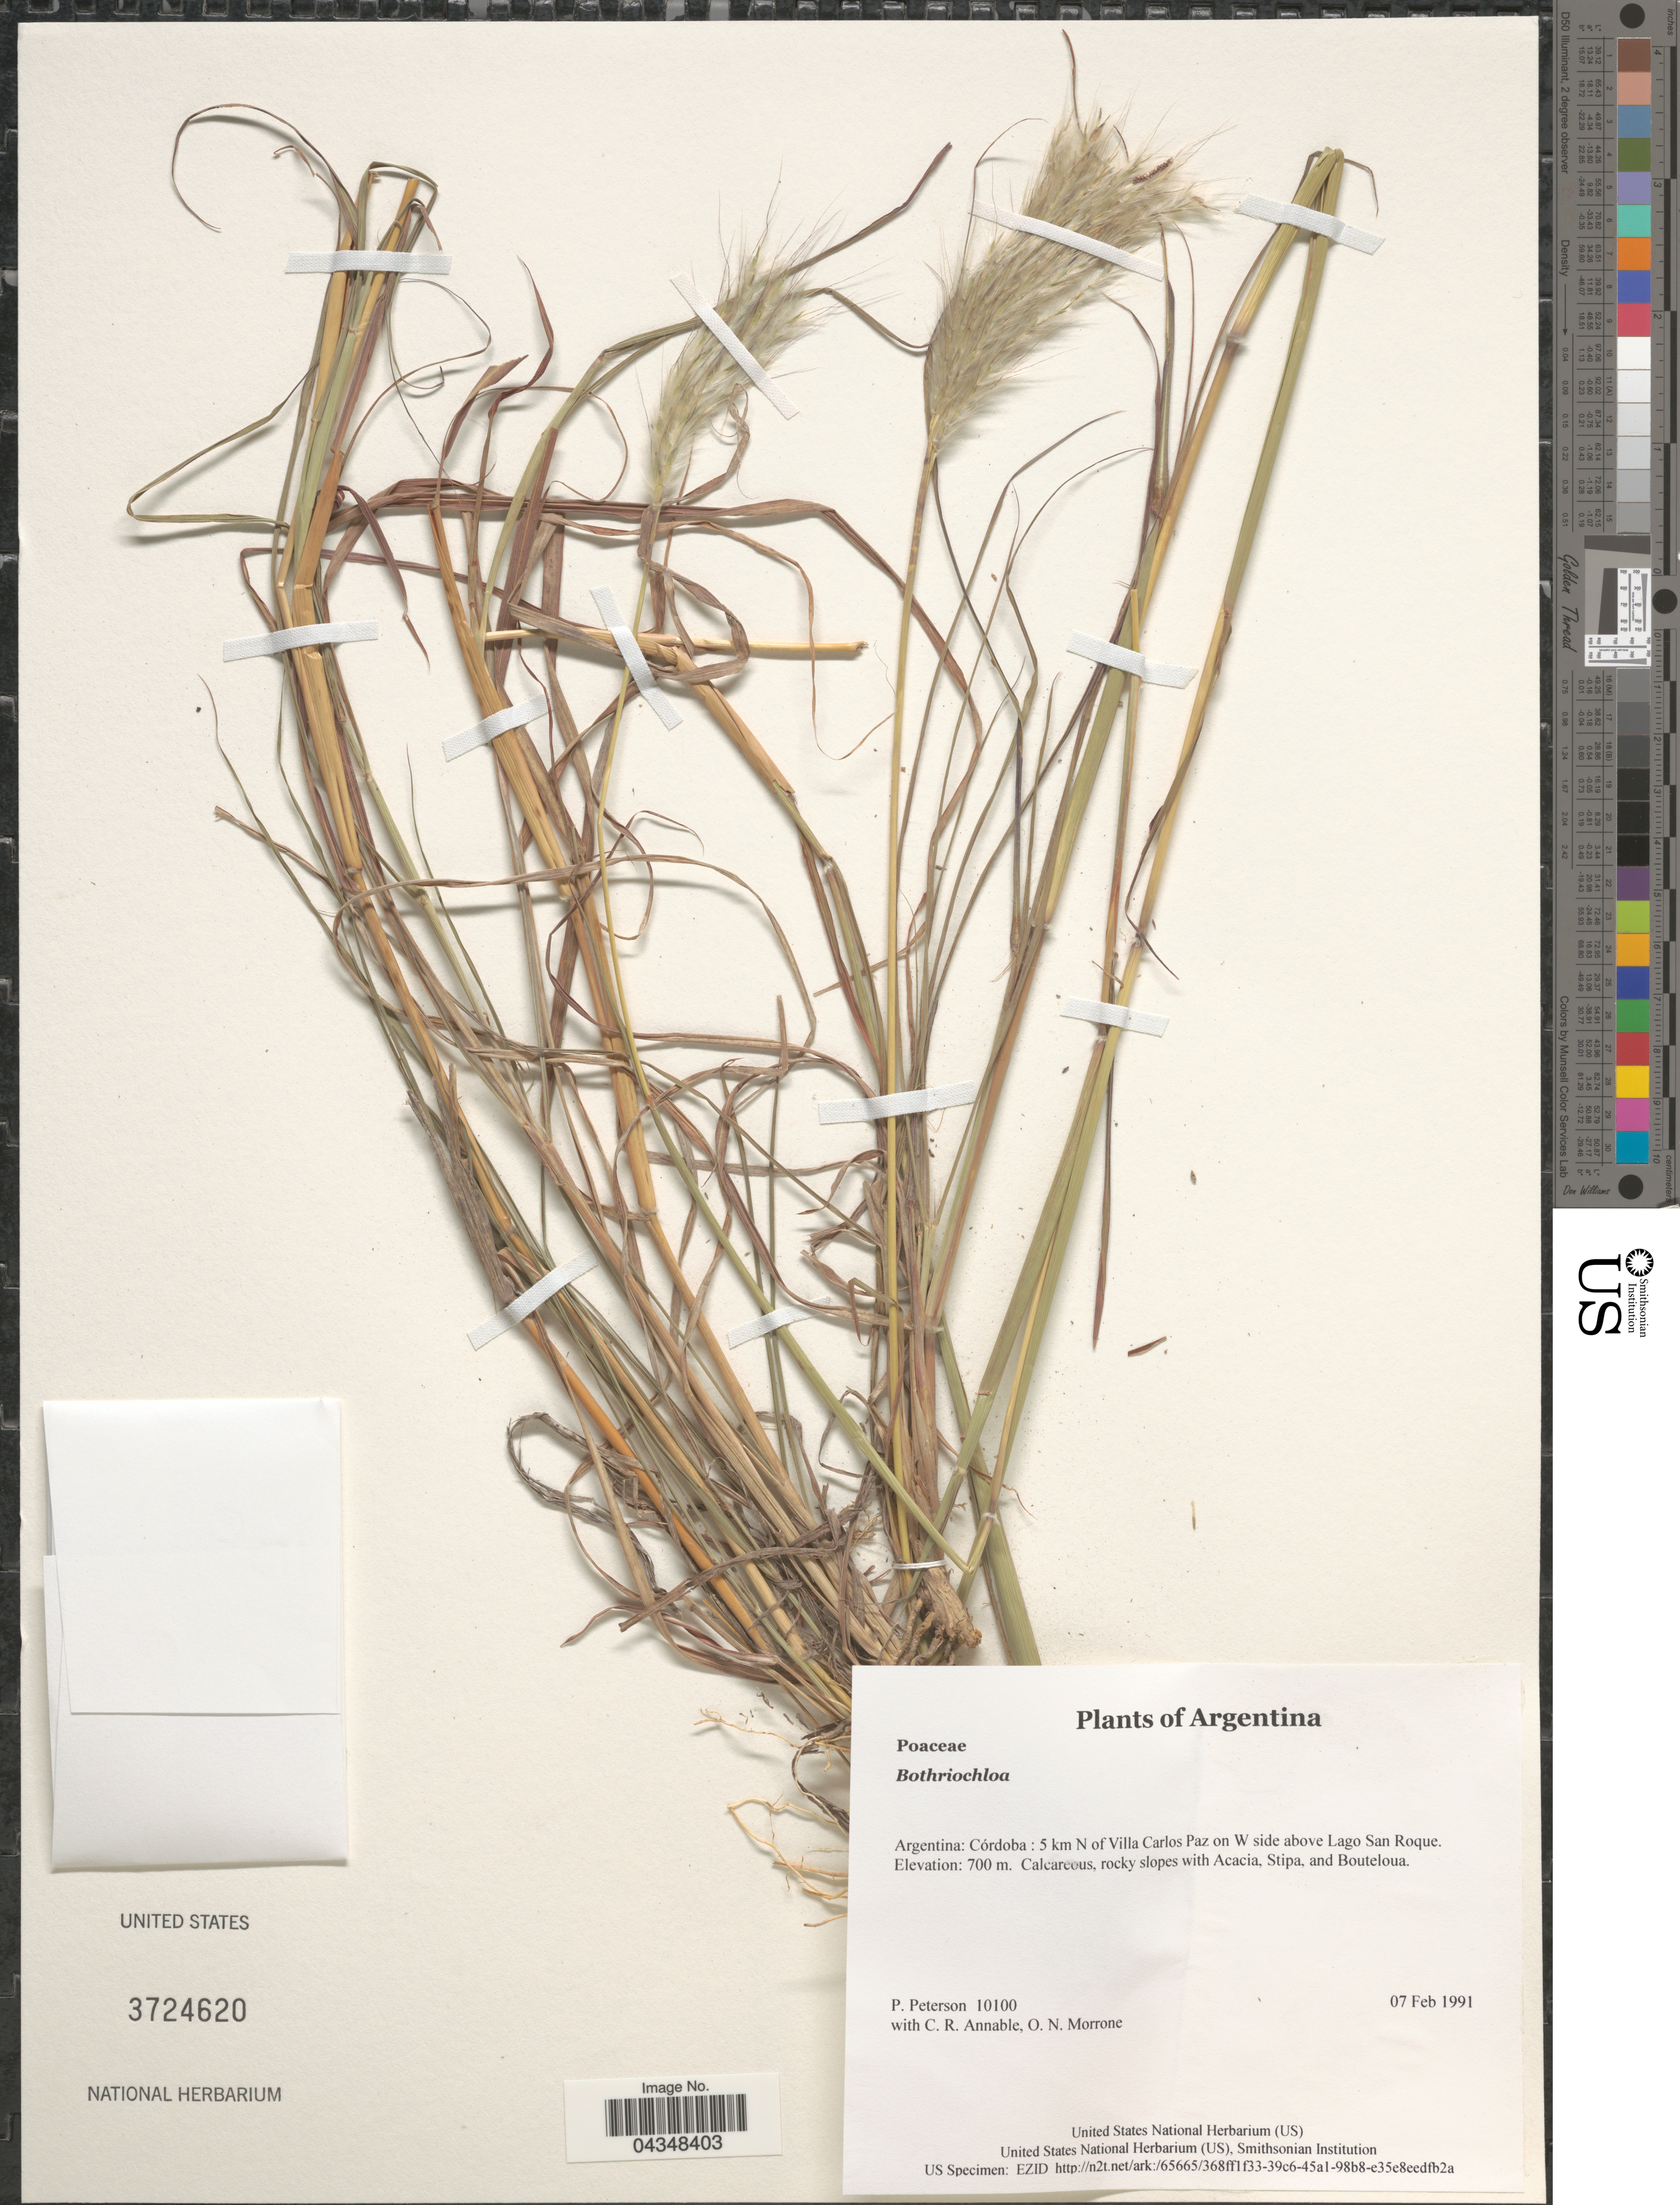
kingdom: Plantae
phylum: Tracheophyta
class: Liliopsida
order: Poales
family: Poaceae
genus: Bothriochloa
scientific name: Bothriochloa sp.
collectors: P. Peterson, C. R. Annable & O. N. Morrone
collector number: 10100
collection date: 1991-02-07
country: Argentina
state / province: Cordoba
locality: Córdoba: 5 km N of Villa Carlos Paz on W side above Lago San Roque.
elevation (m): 700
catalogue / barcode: US 3724620